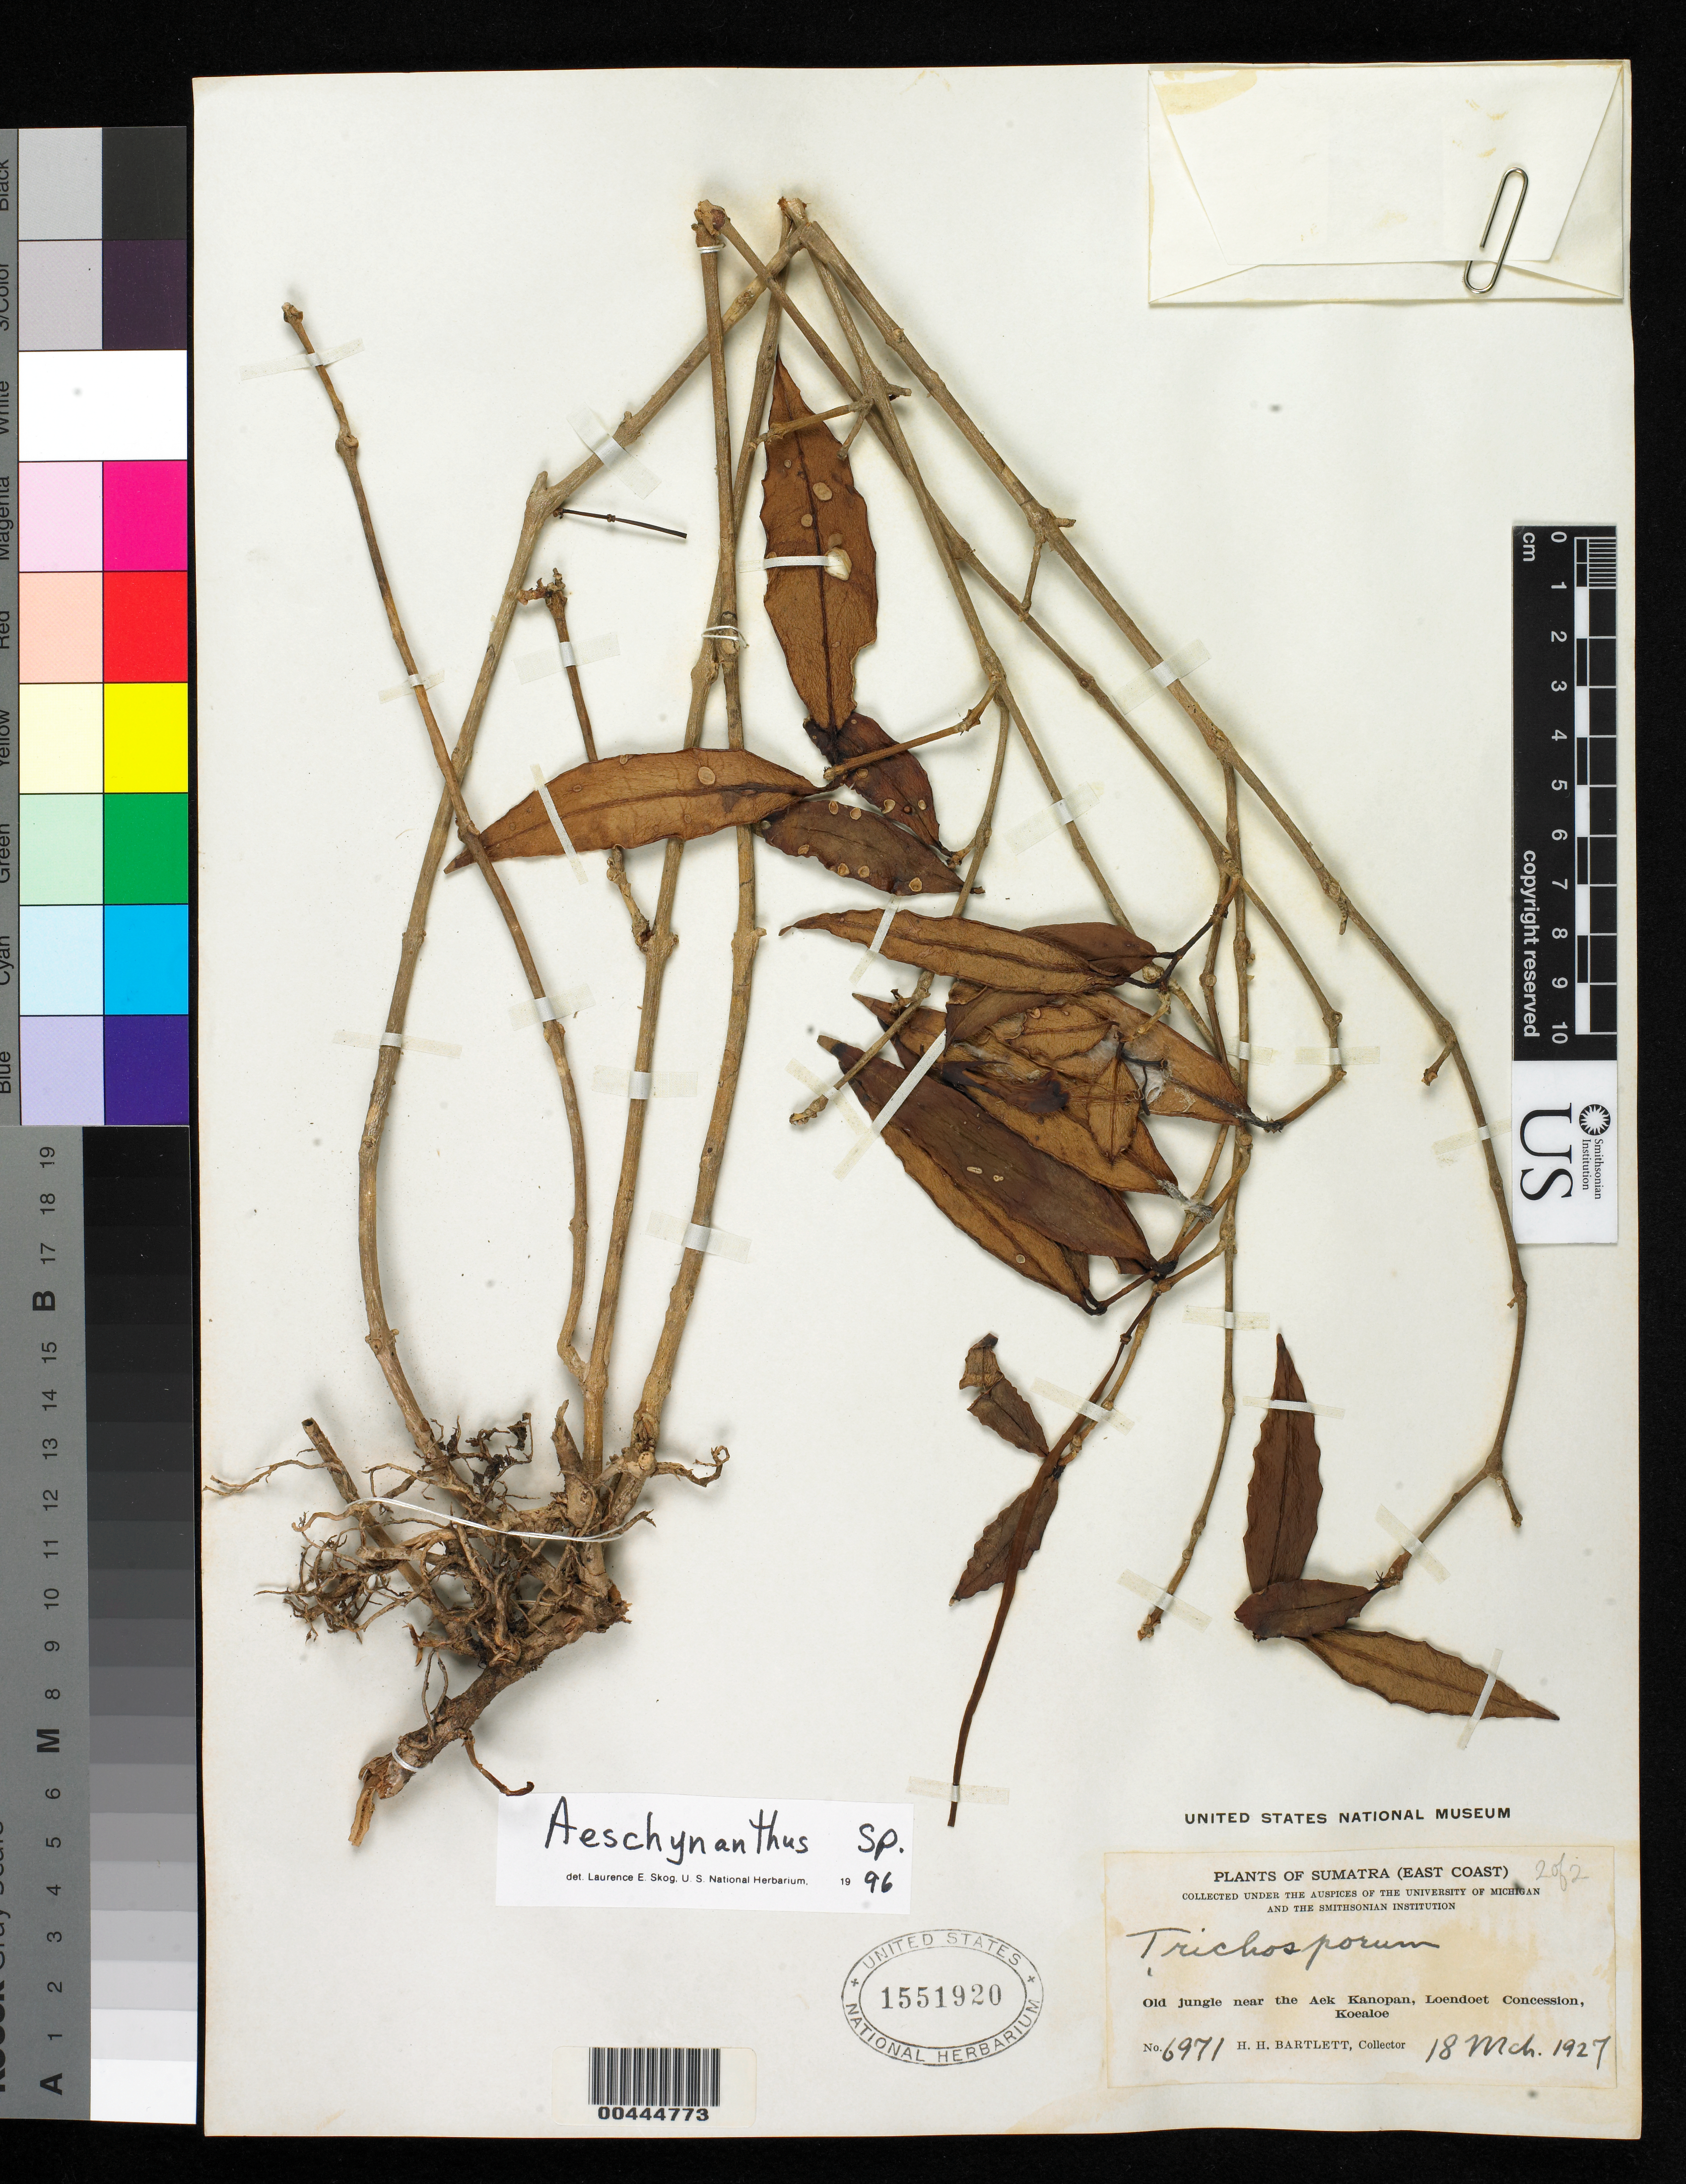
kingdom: Plantae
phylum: Tracheophyta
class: Magnoliopsida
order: Lamiales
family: Gesneriaceae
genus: Aeschynanthus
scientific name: Aeschynanthus sp.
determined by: Skog, Laurence E.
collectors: H. H. Bartlett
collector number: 6971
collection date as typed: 18 Mar 1927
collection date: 1927-03-18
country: Indonesia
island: Sumatra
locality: Near aek kanopan, loendoet concession, koealoe, east coast Sumatra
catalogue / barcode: US 1551920